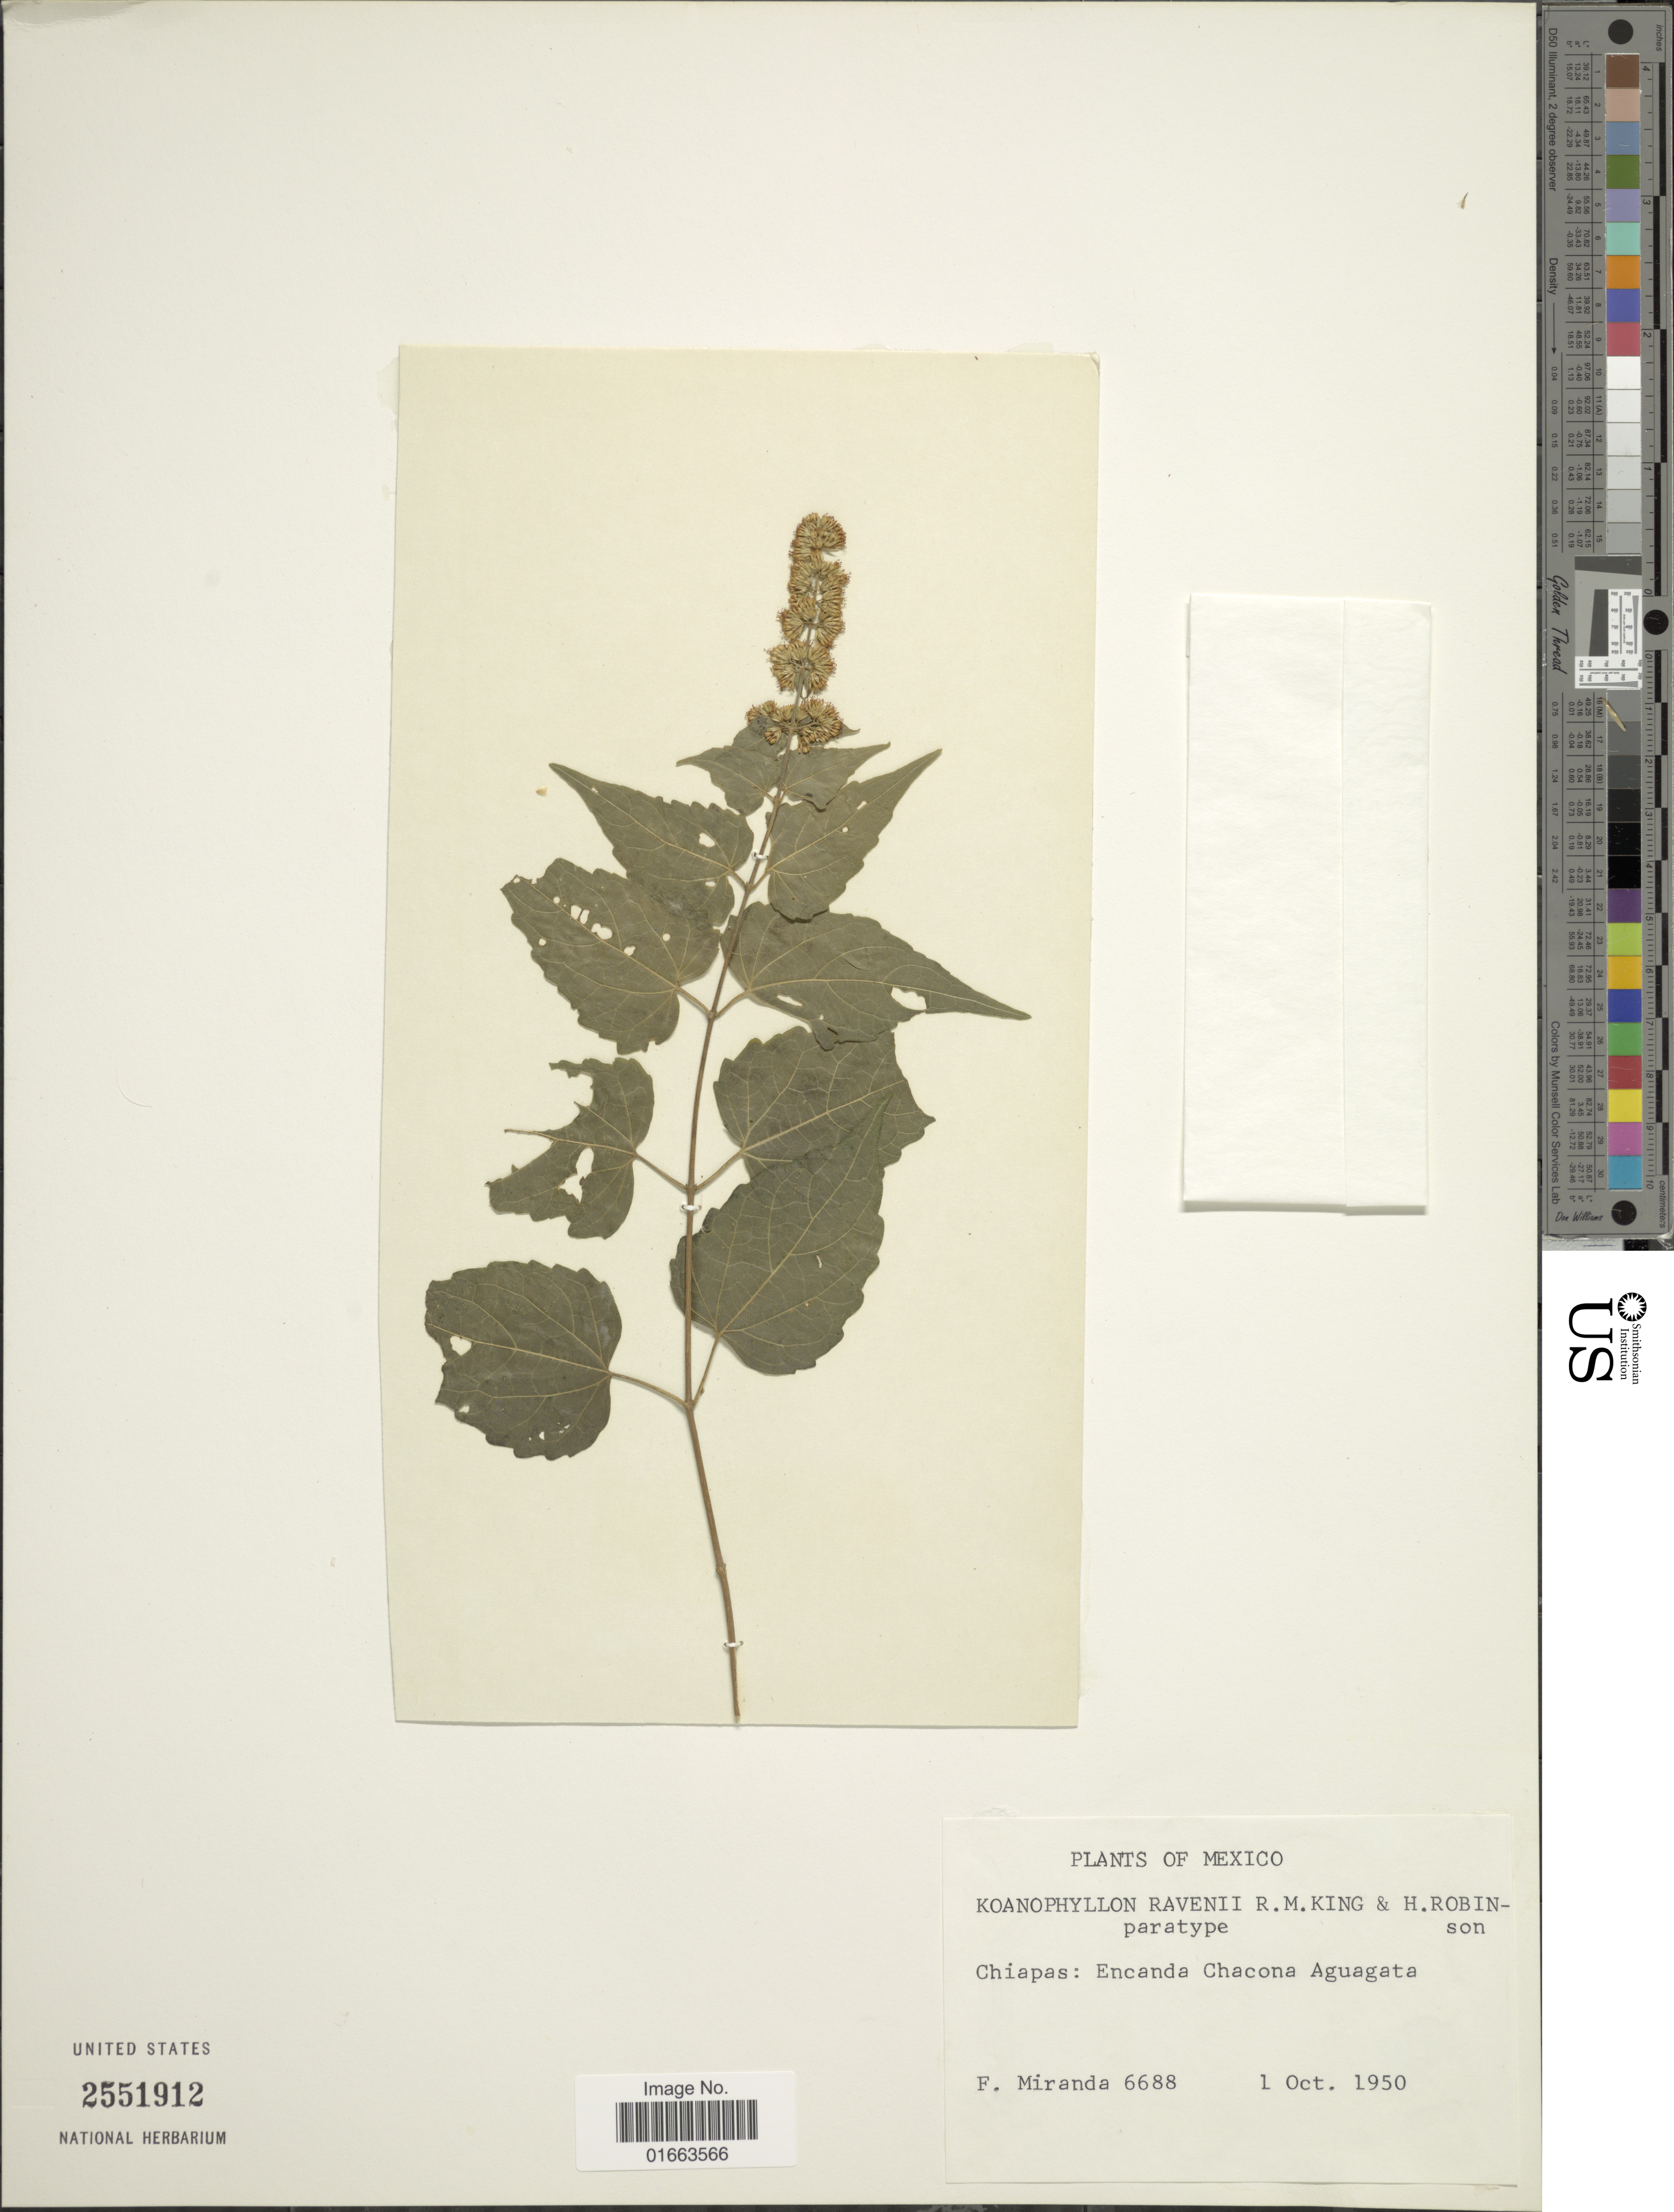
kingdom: Plantae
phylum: Tracheophyta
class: Magnoliopsida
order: Asterales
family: Asteraceae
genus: Koanophyllon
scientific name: Koanophyllon ravenii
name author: R.M. King & H. Rob.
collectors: F. Miranda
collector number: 6688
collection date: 1950-10-01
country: Mexico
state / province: Chiapas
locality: Encanda Chacona Aguagata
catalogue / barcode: US 2551912